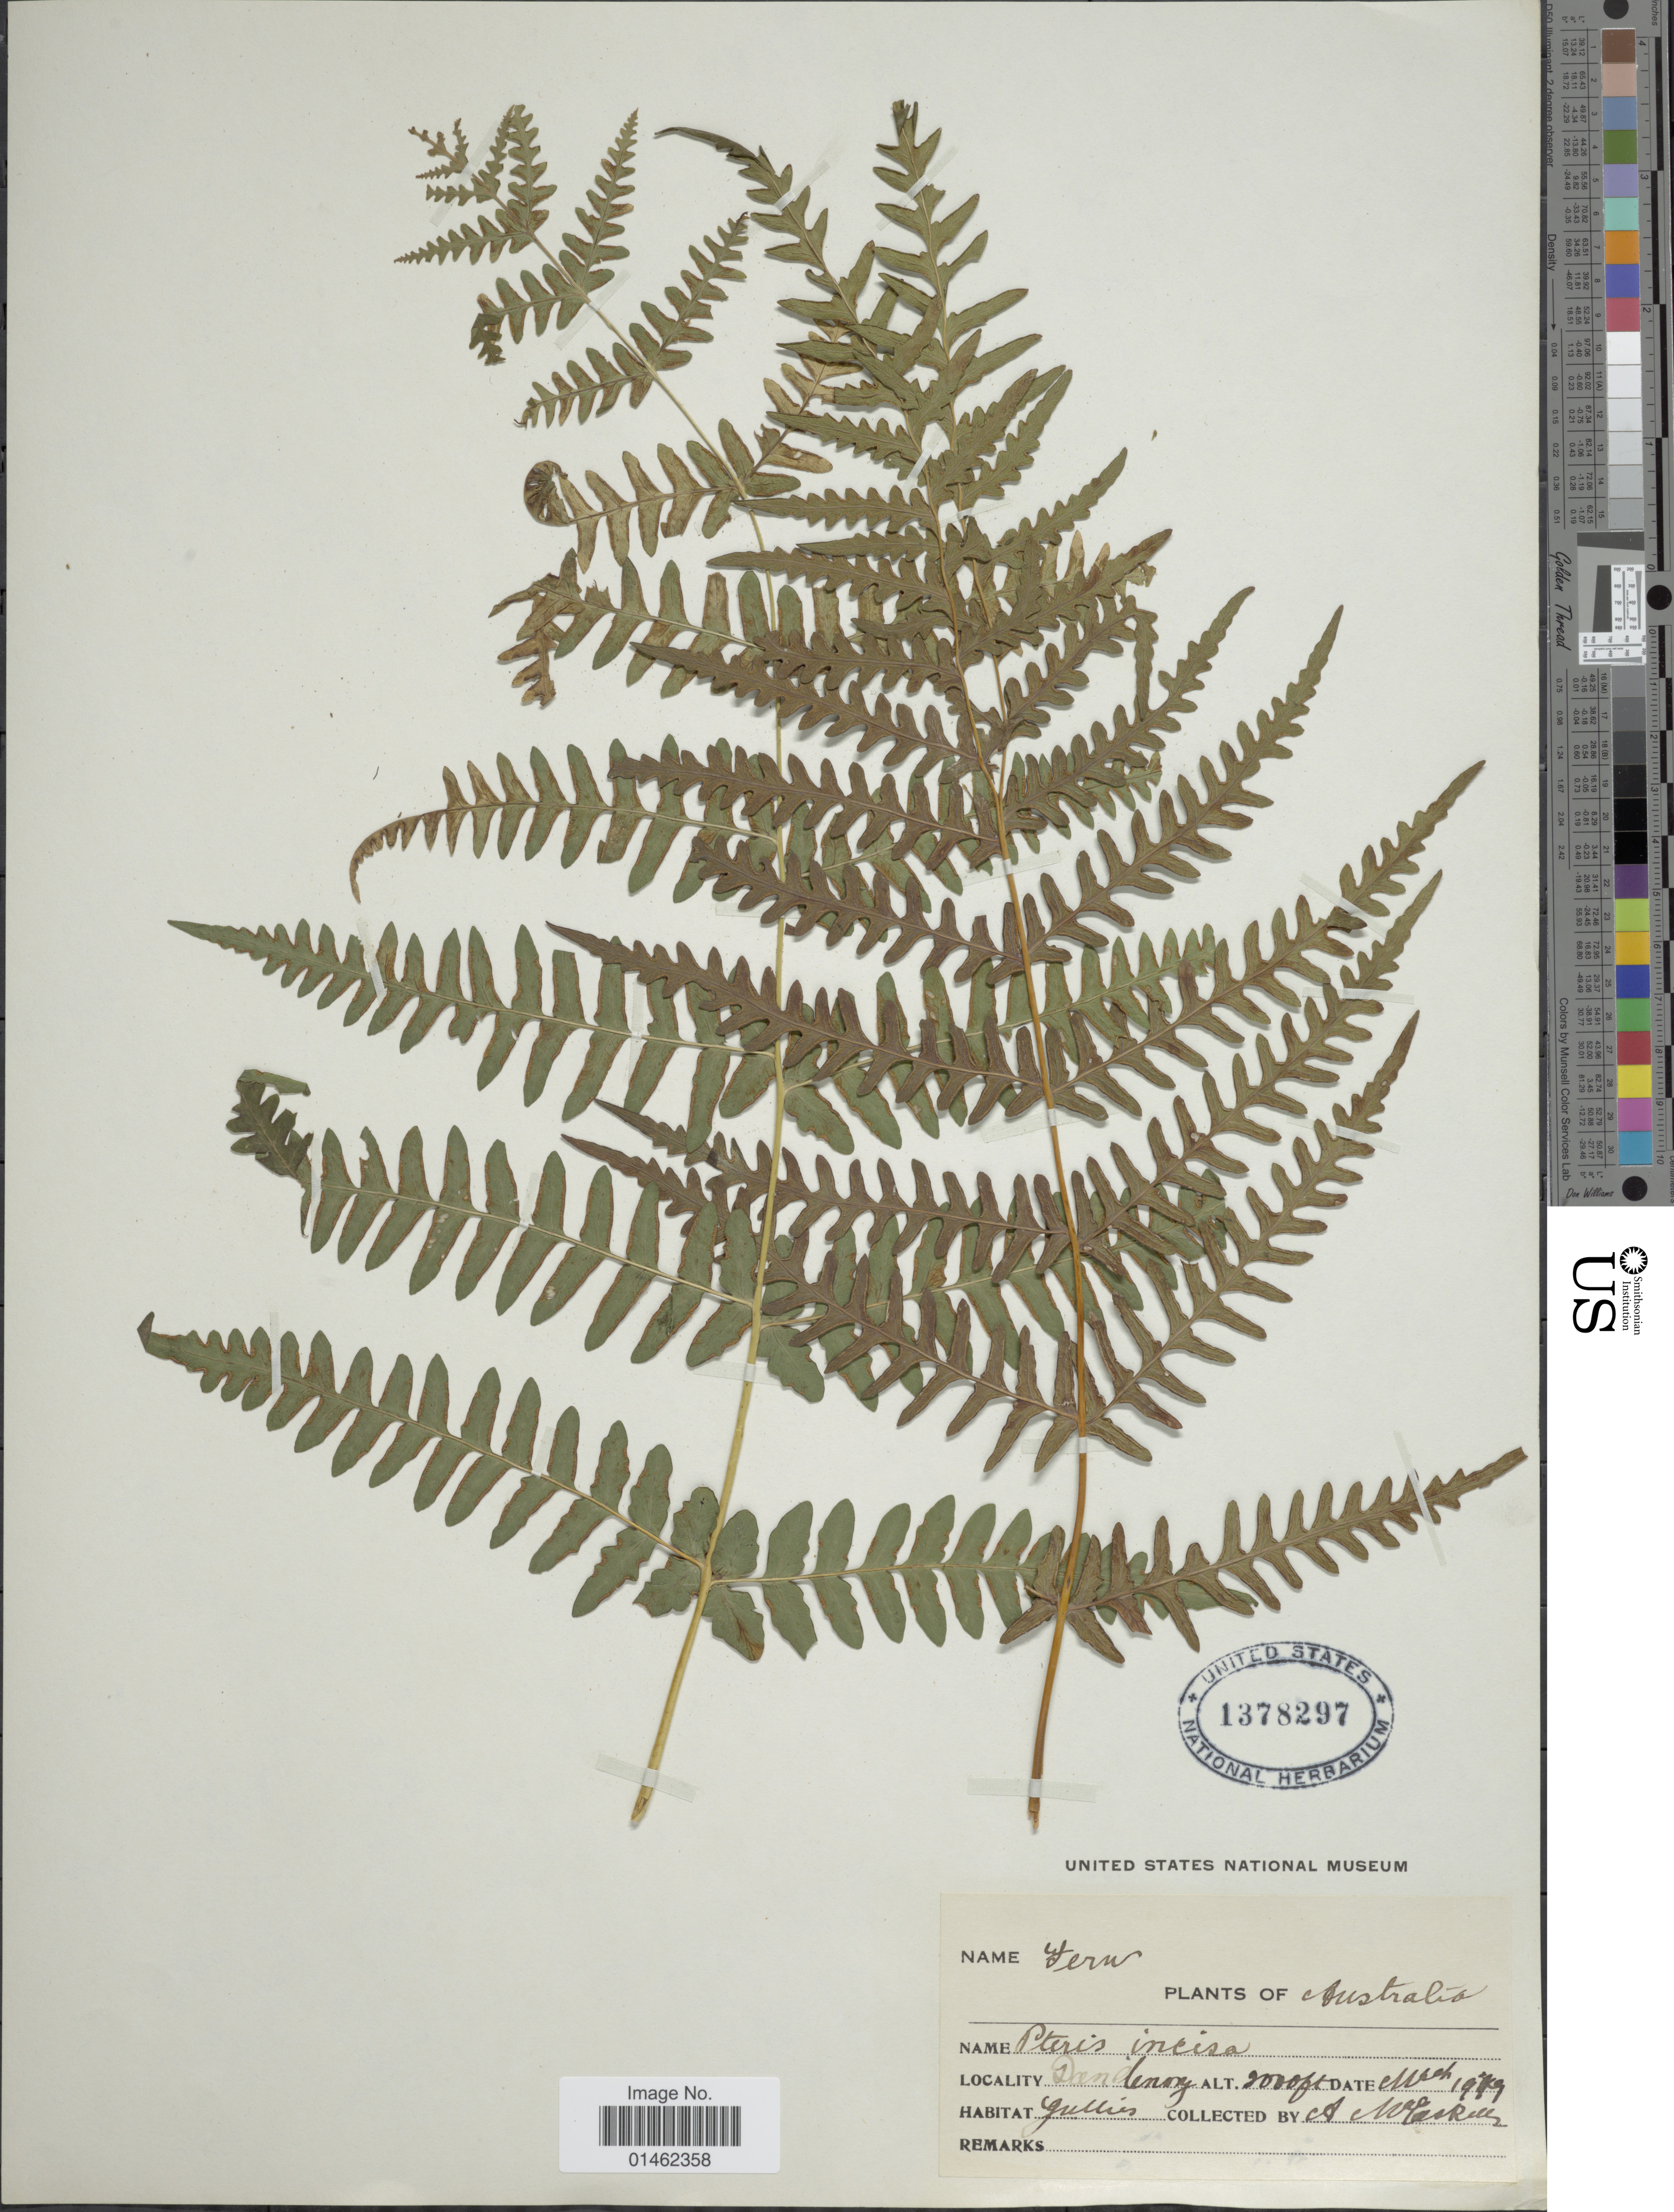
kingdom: Plantae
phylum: Tracheophyta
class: Polypodiopsida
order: Polypodiales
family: Dennstaedtiaceae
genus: Histiopteris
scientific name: Histiopteris incisa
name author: (Thunb.) J. Sm.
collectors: A. MacCaskill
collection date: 1929-03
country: Australia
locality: Dandernong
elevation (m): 610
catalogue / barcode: US 1378297